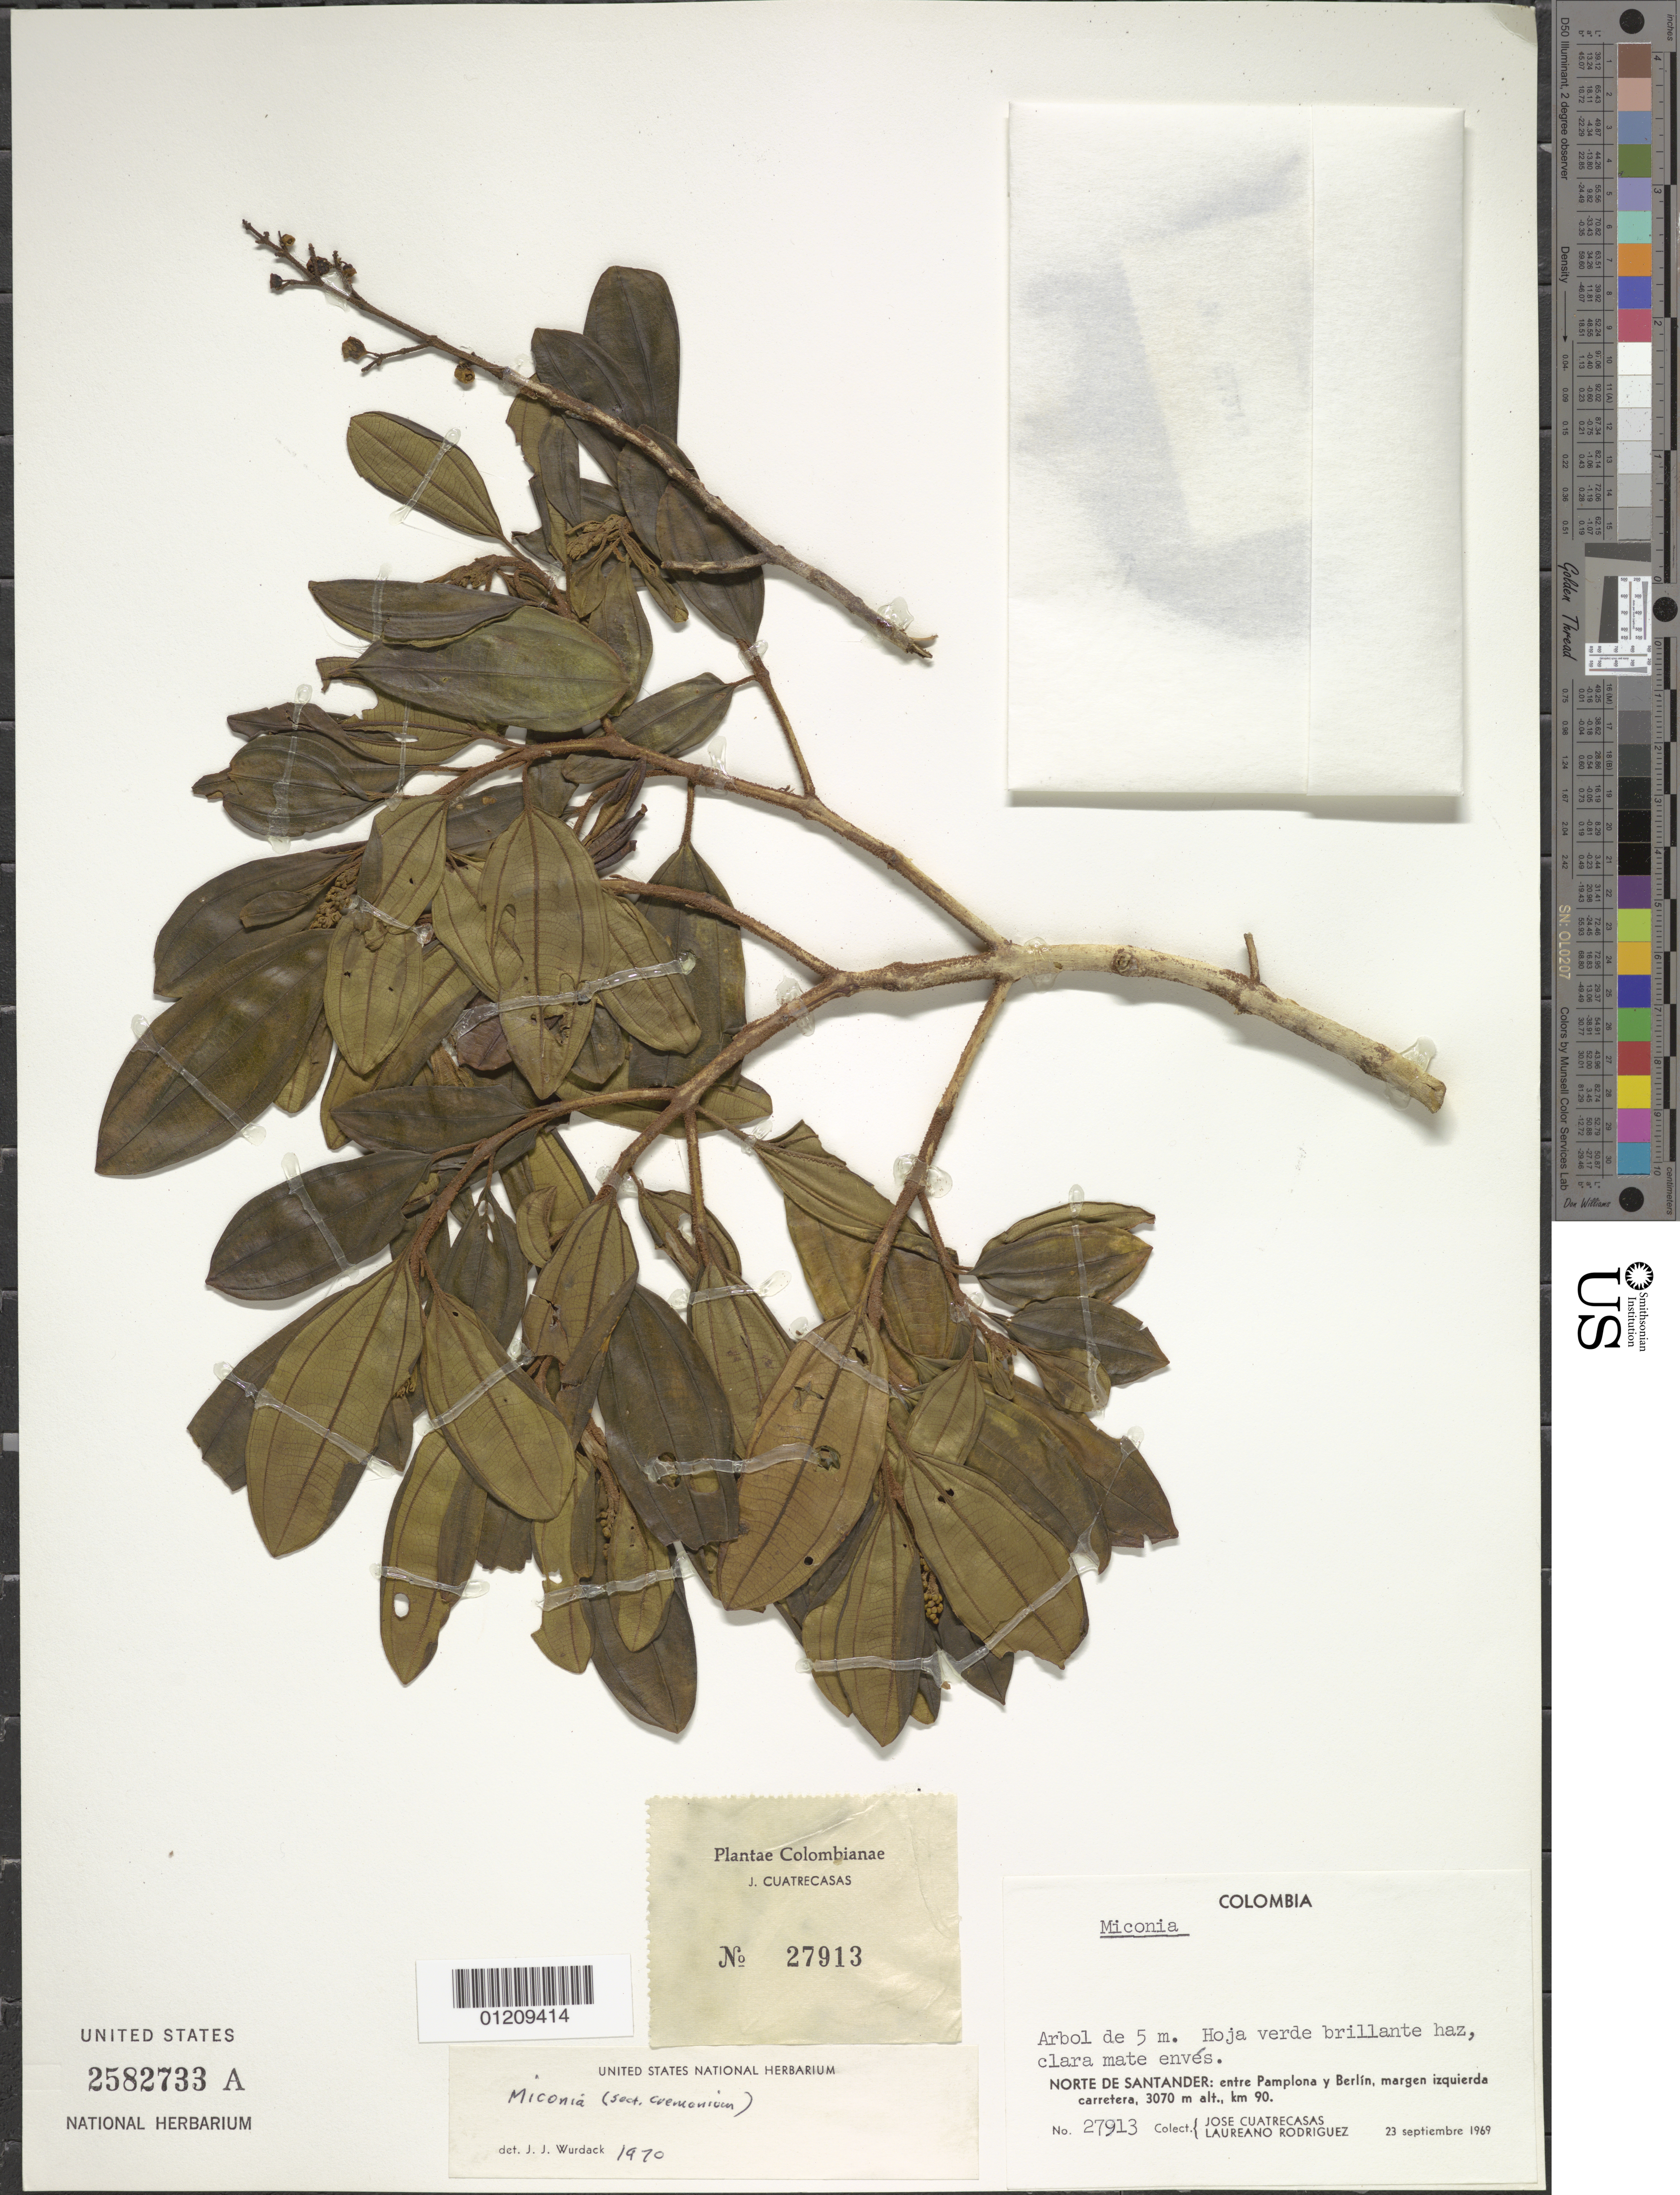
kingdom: Plantae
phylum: Tracheophyta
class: Magnoliopsida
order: Myrtales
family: Melastomataceae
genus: Miconia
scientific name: Miconia mesmeana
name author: Gleason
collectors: J. Cuatrecasas & L. Rodriguez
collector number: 27913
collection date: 1969-09-23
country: Colombia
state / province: Norte de Santander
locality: entre Pamplona y Berlín, margen izquierda carretera, km 90.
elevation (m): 3070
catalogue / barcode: US 2582733A